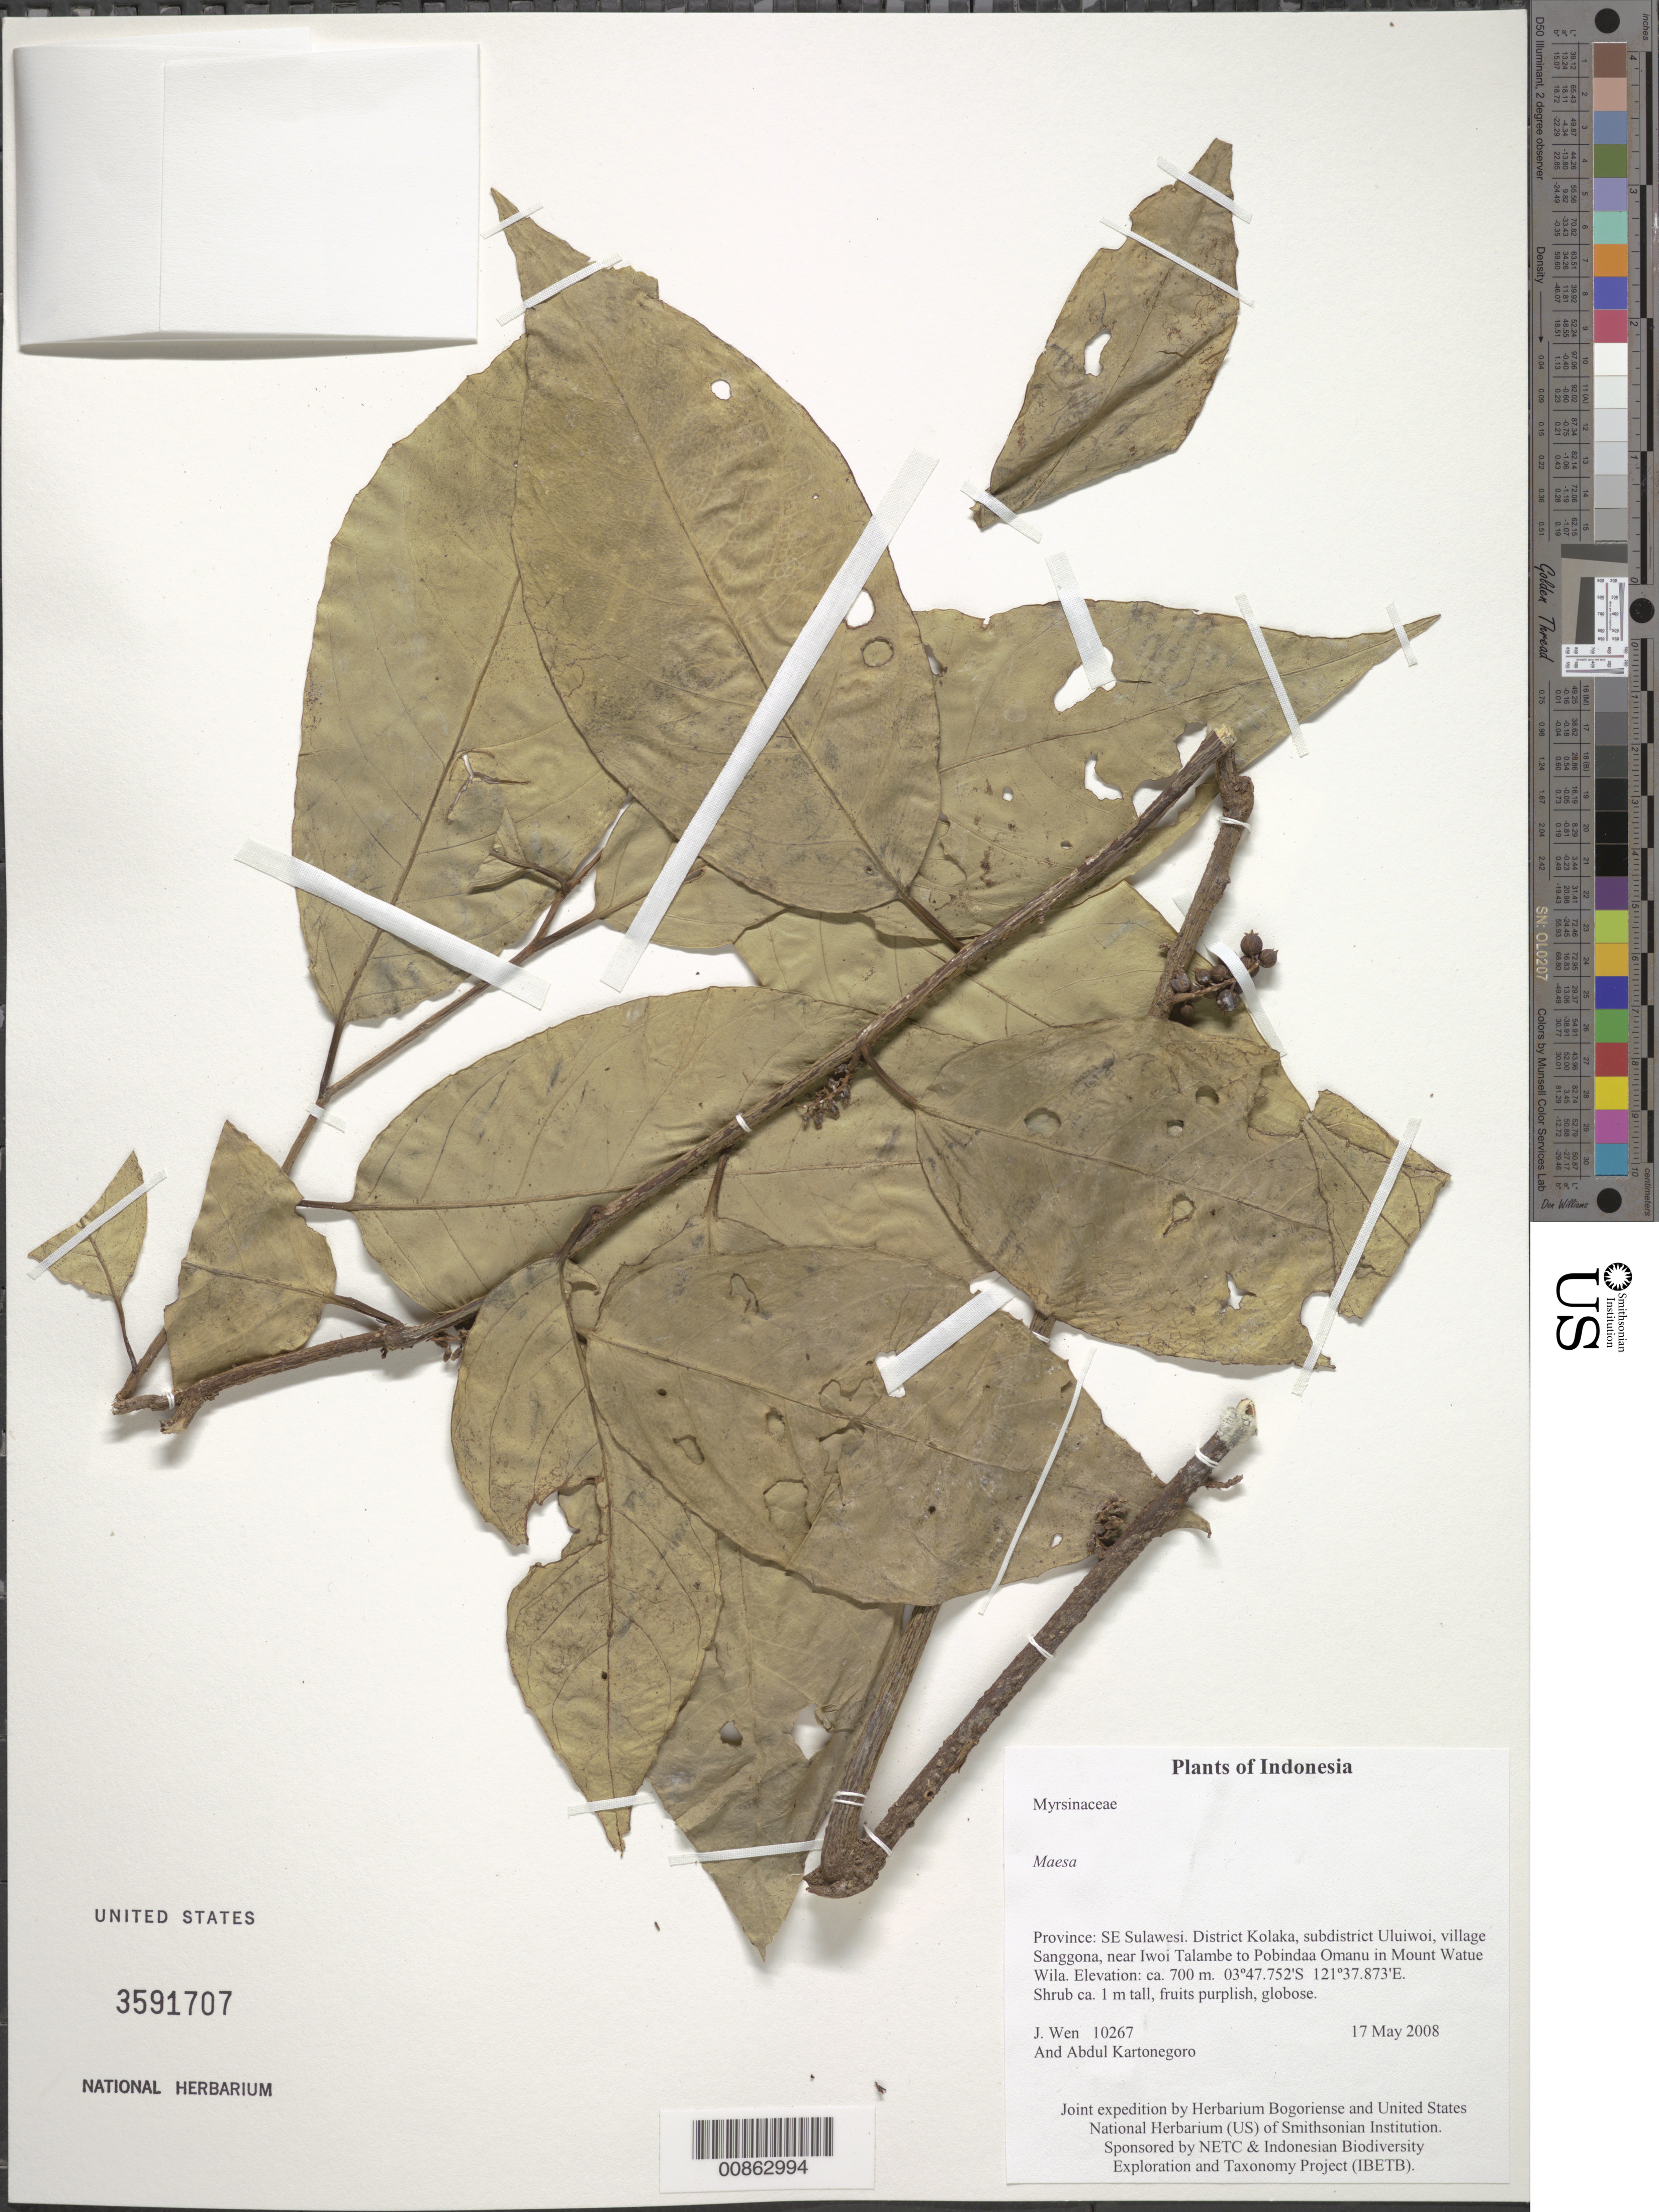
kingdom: Plantae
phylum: Tracheophyta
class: Magnoliopsida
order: Ericales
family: Primulaceae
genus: Maesa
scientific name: Maesa sp.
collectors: J. Wen & A. Kartonegoro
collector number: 10267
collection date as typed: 17 May 2008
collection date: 2008-05-17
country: Indonesia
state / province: Sulawesi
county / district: Sulawesi Tenggara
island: Sulawesi [Celebes]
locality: District Kolaka, subdistrict Uluiwoi, village Sanggona, near Iwoi Talambe to Pobindaa Omanu in Mount Watue Wila.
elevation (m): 700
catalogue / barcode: US 3591707